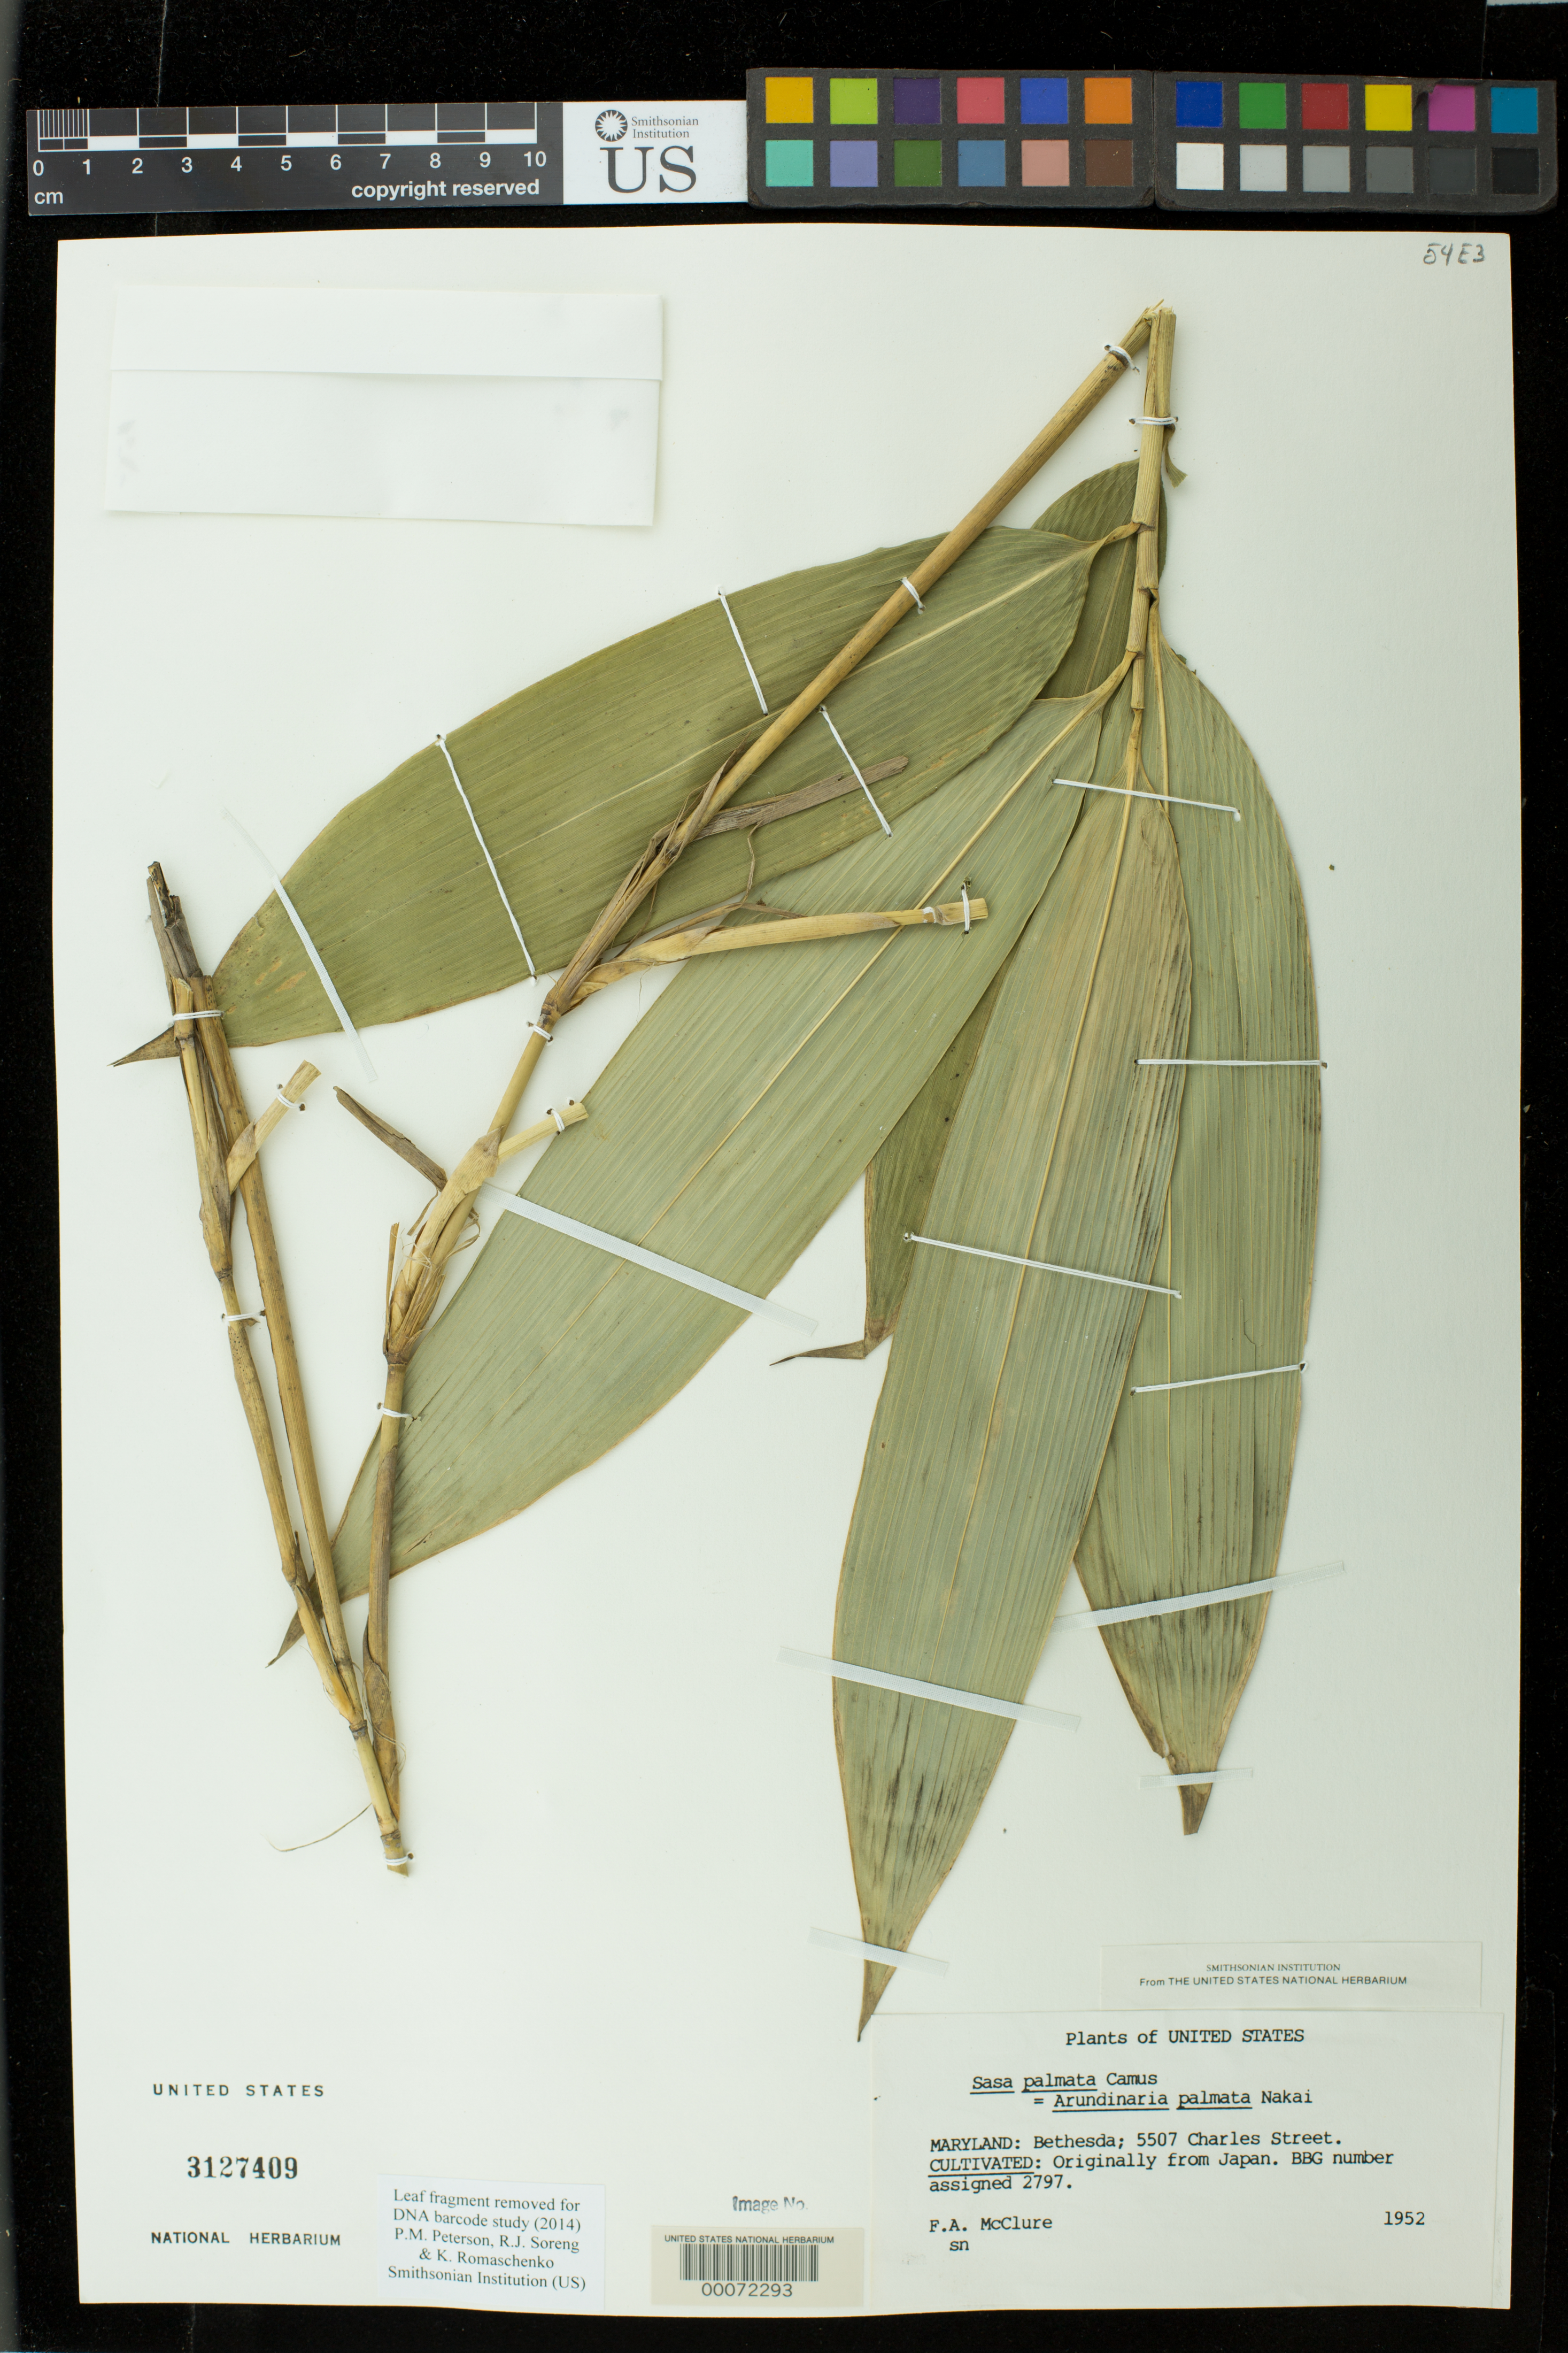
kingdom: Plantae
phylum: Tracheophyta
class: Liliopsida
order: Poales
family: Poaceae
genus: Arundinaria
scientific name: Arundinaria palmata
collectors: F. A. McClure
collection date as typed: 1952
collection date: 1952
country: United States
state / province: Maryland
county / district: Montgomery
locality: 5507 Charles Street, Bethesda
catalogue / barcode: US 3127409